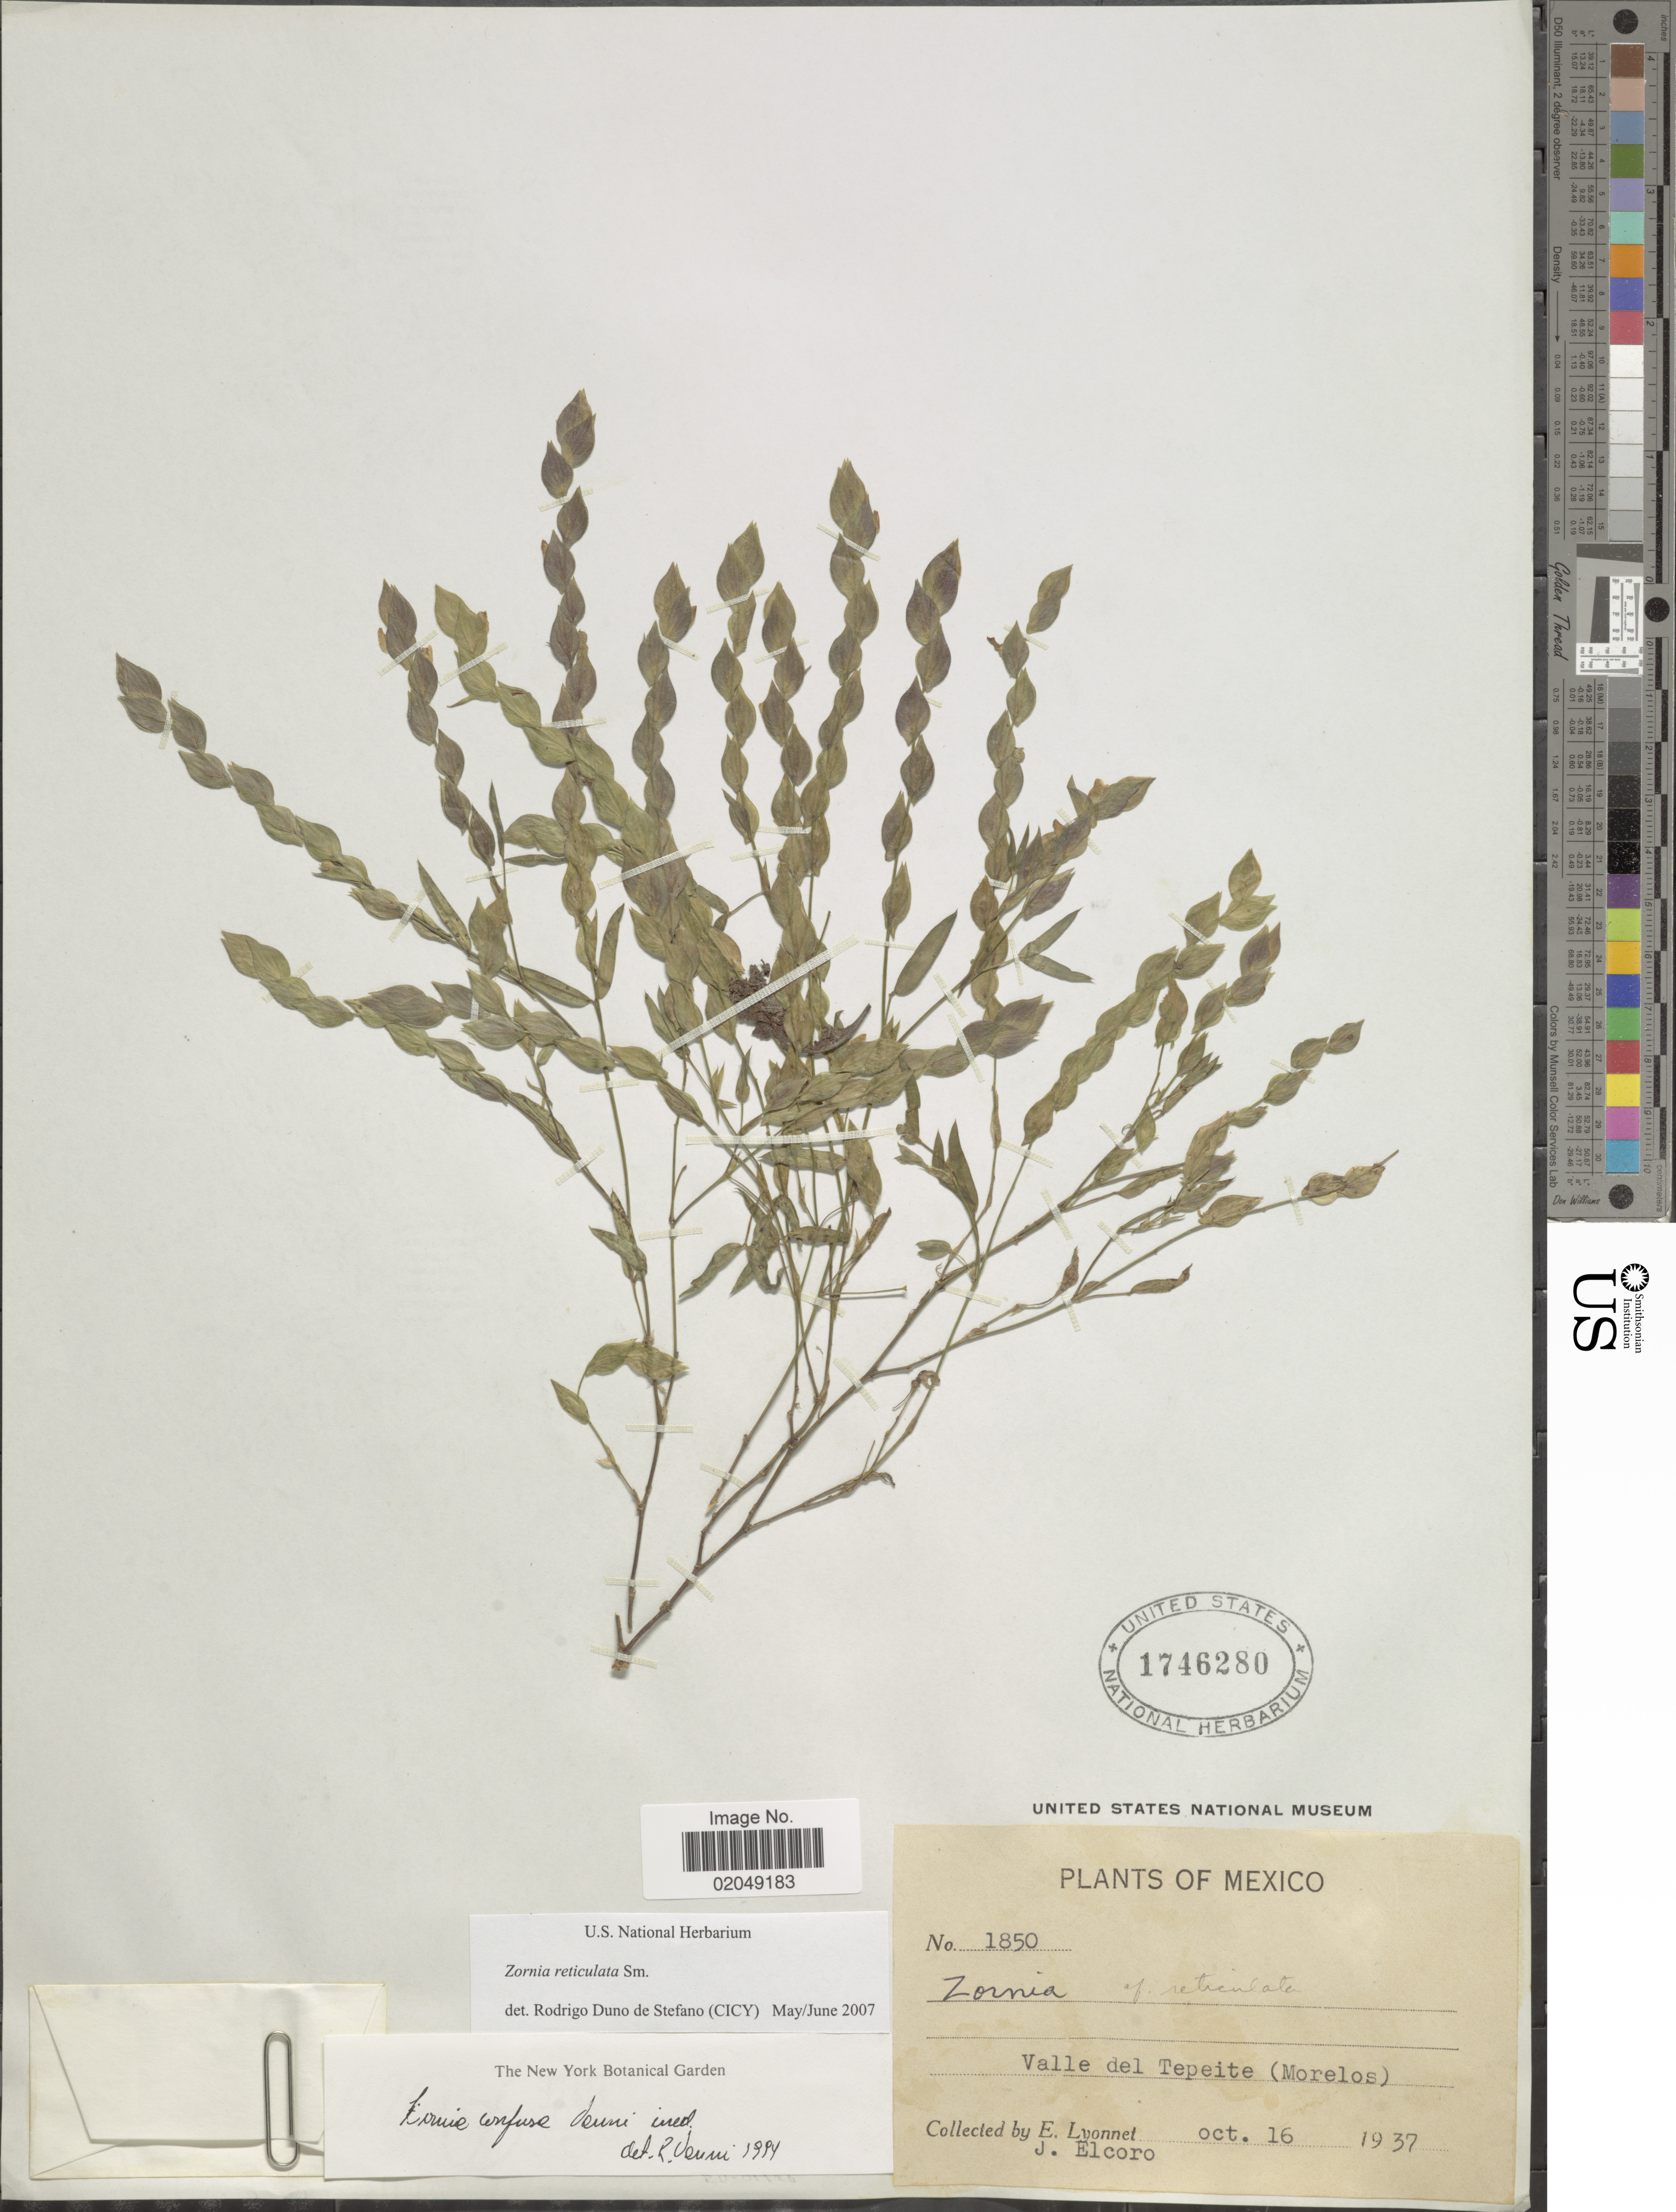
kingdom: Plantae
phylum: Tracheophyta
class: Magnoliopsida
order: Fabales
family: Fabaceae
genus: Zornia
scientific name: Zornia reticulata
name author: Sm.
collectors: E. Lyonnet & J. Elcoro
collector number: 1850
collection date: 1937-10-16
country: Mexico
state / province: Morelos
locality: Valle del Tepeite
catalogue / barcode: US 1746280